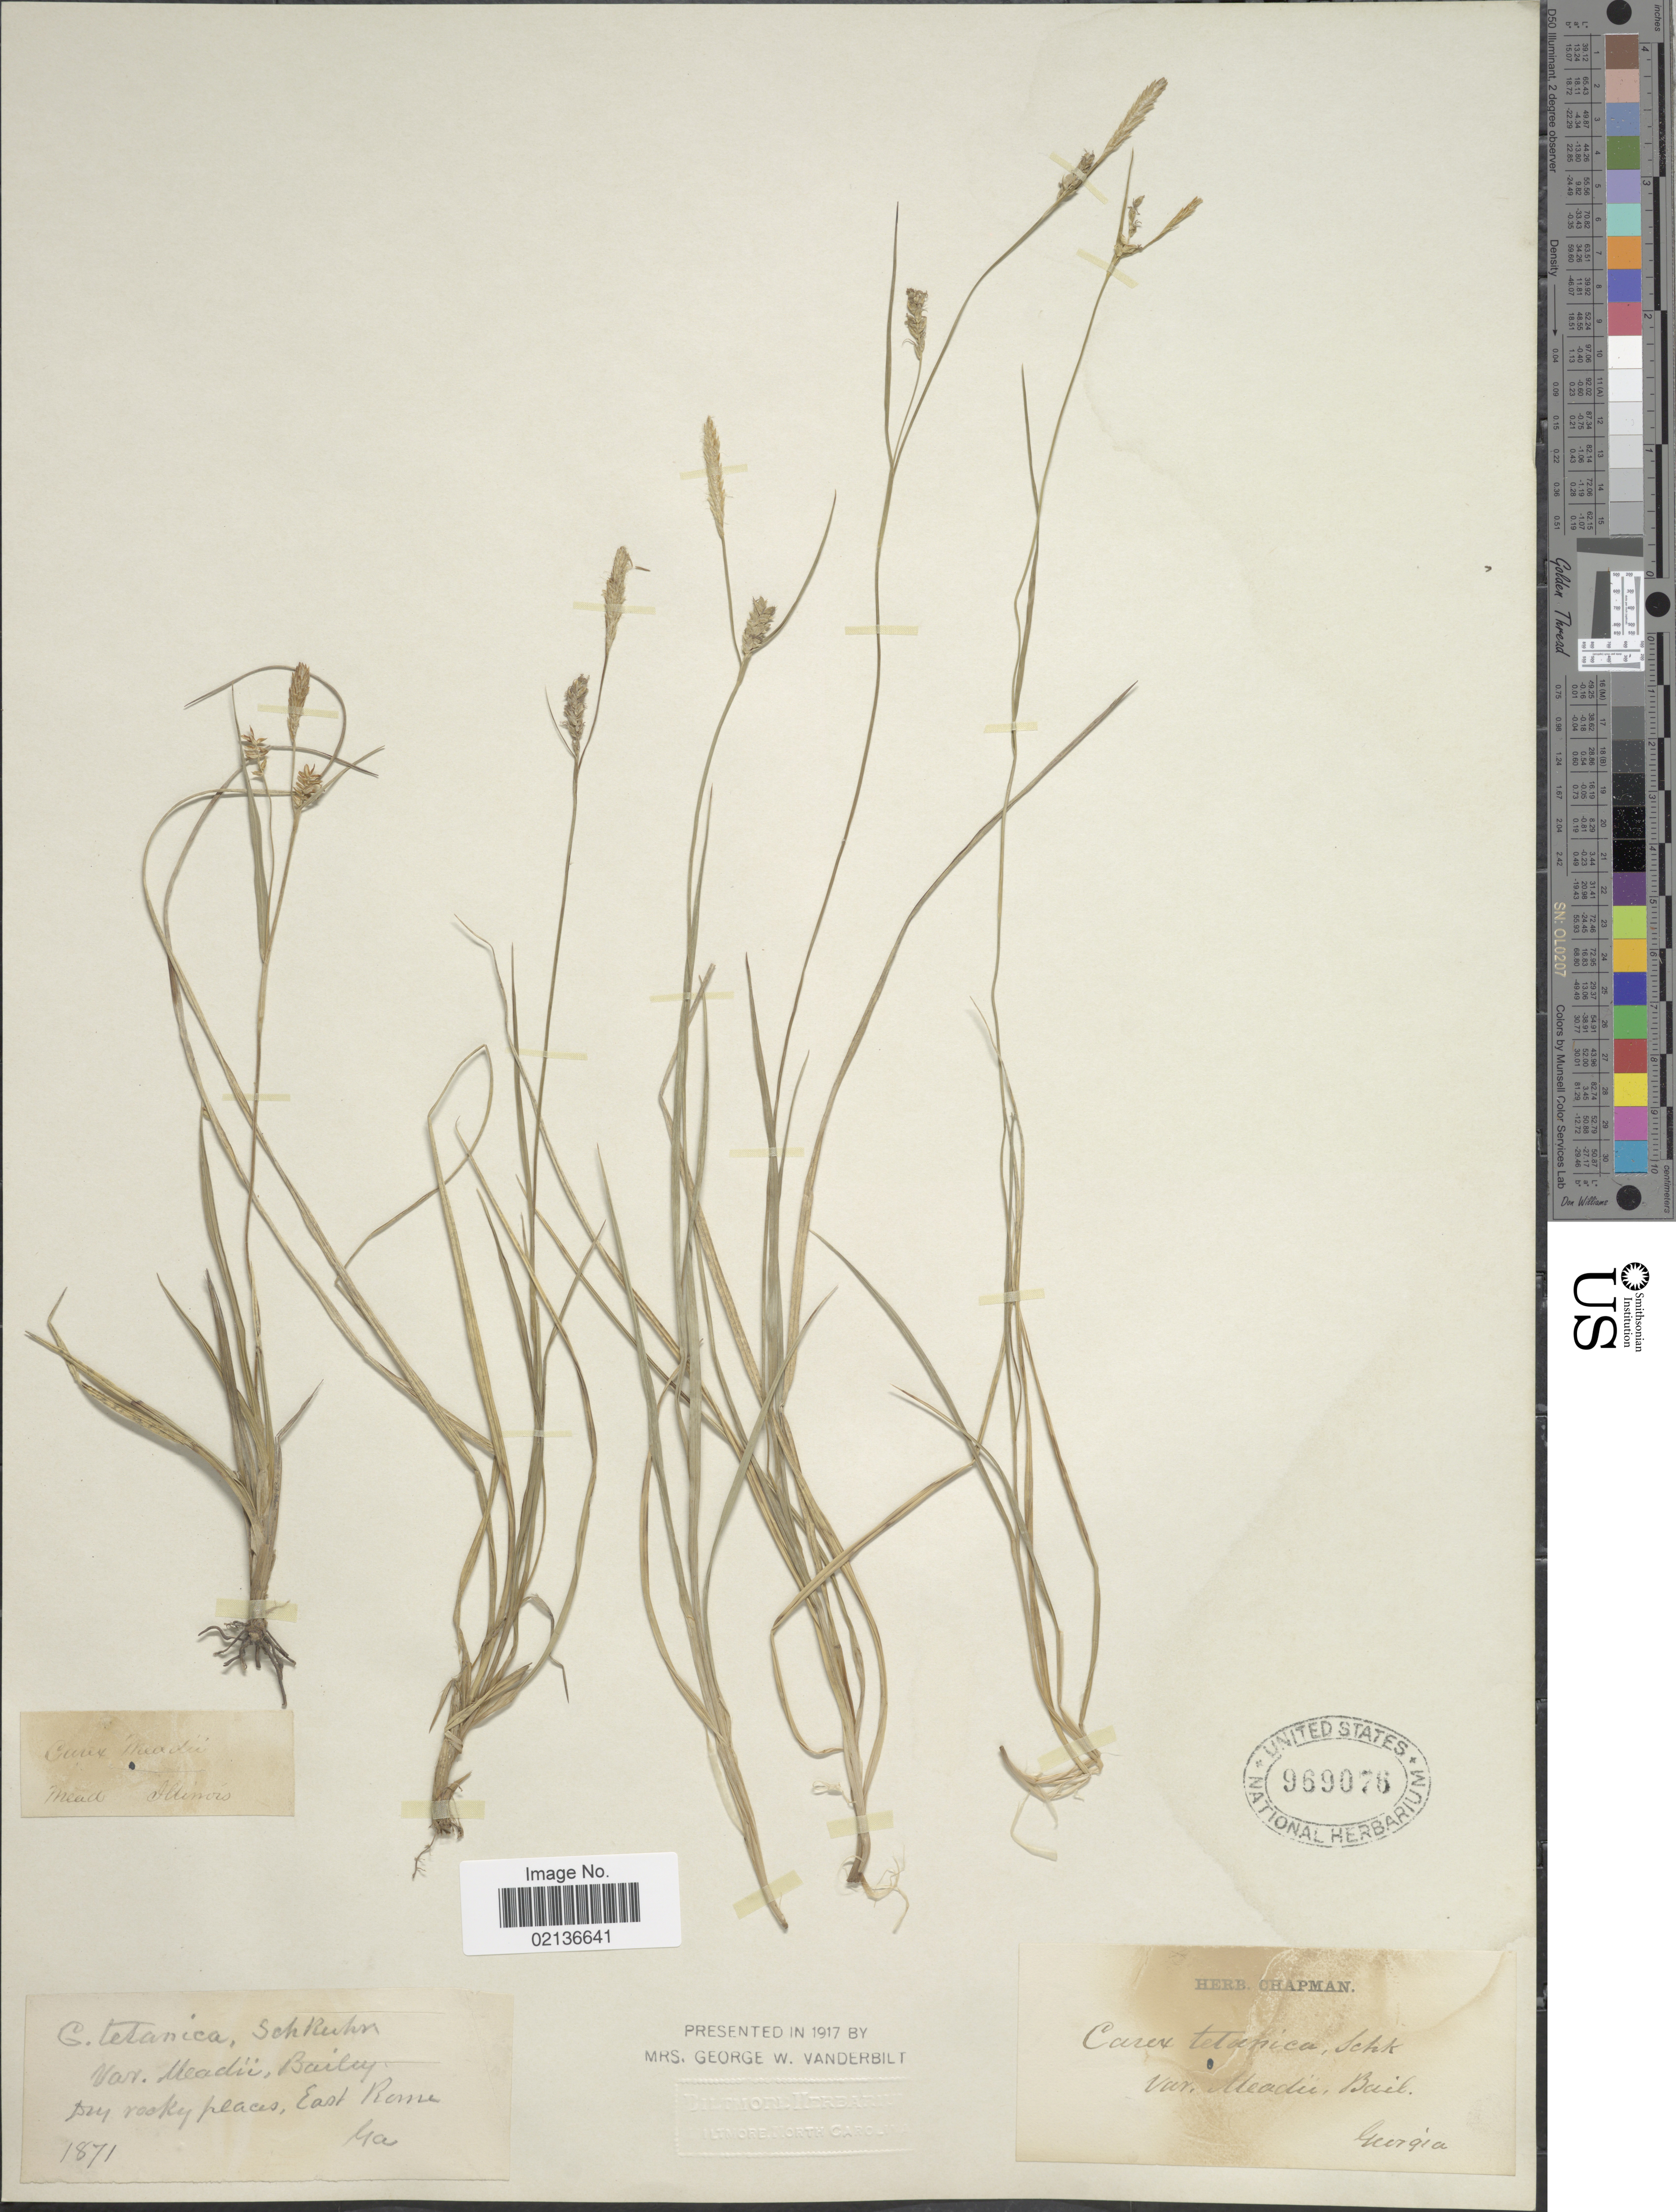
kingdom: Plantae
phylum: Tracheophyta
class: Liliopsida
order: Poales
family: Cyperaceae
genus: Carex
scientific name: Carex tetanica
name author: Schkuhr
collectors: ex herb. Chapman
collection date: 1871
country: United States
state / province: Georgia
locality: Dry rocky places, East Rome, Ga.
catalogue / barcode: US 969076